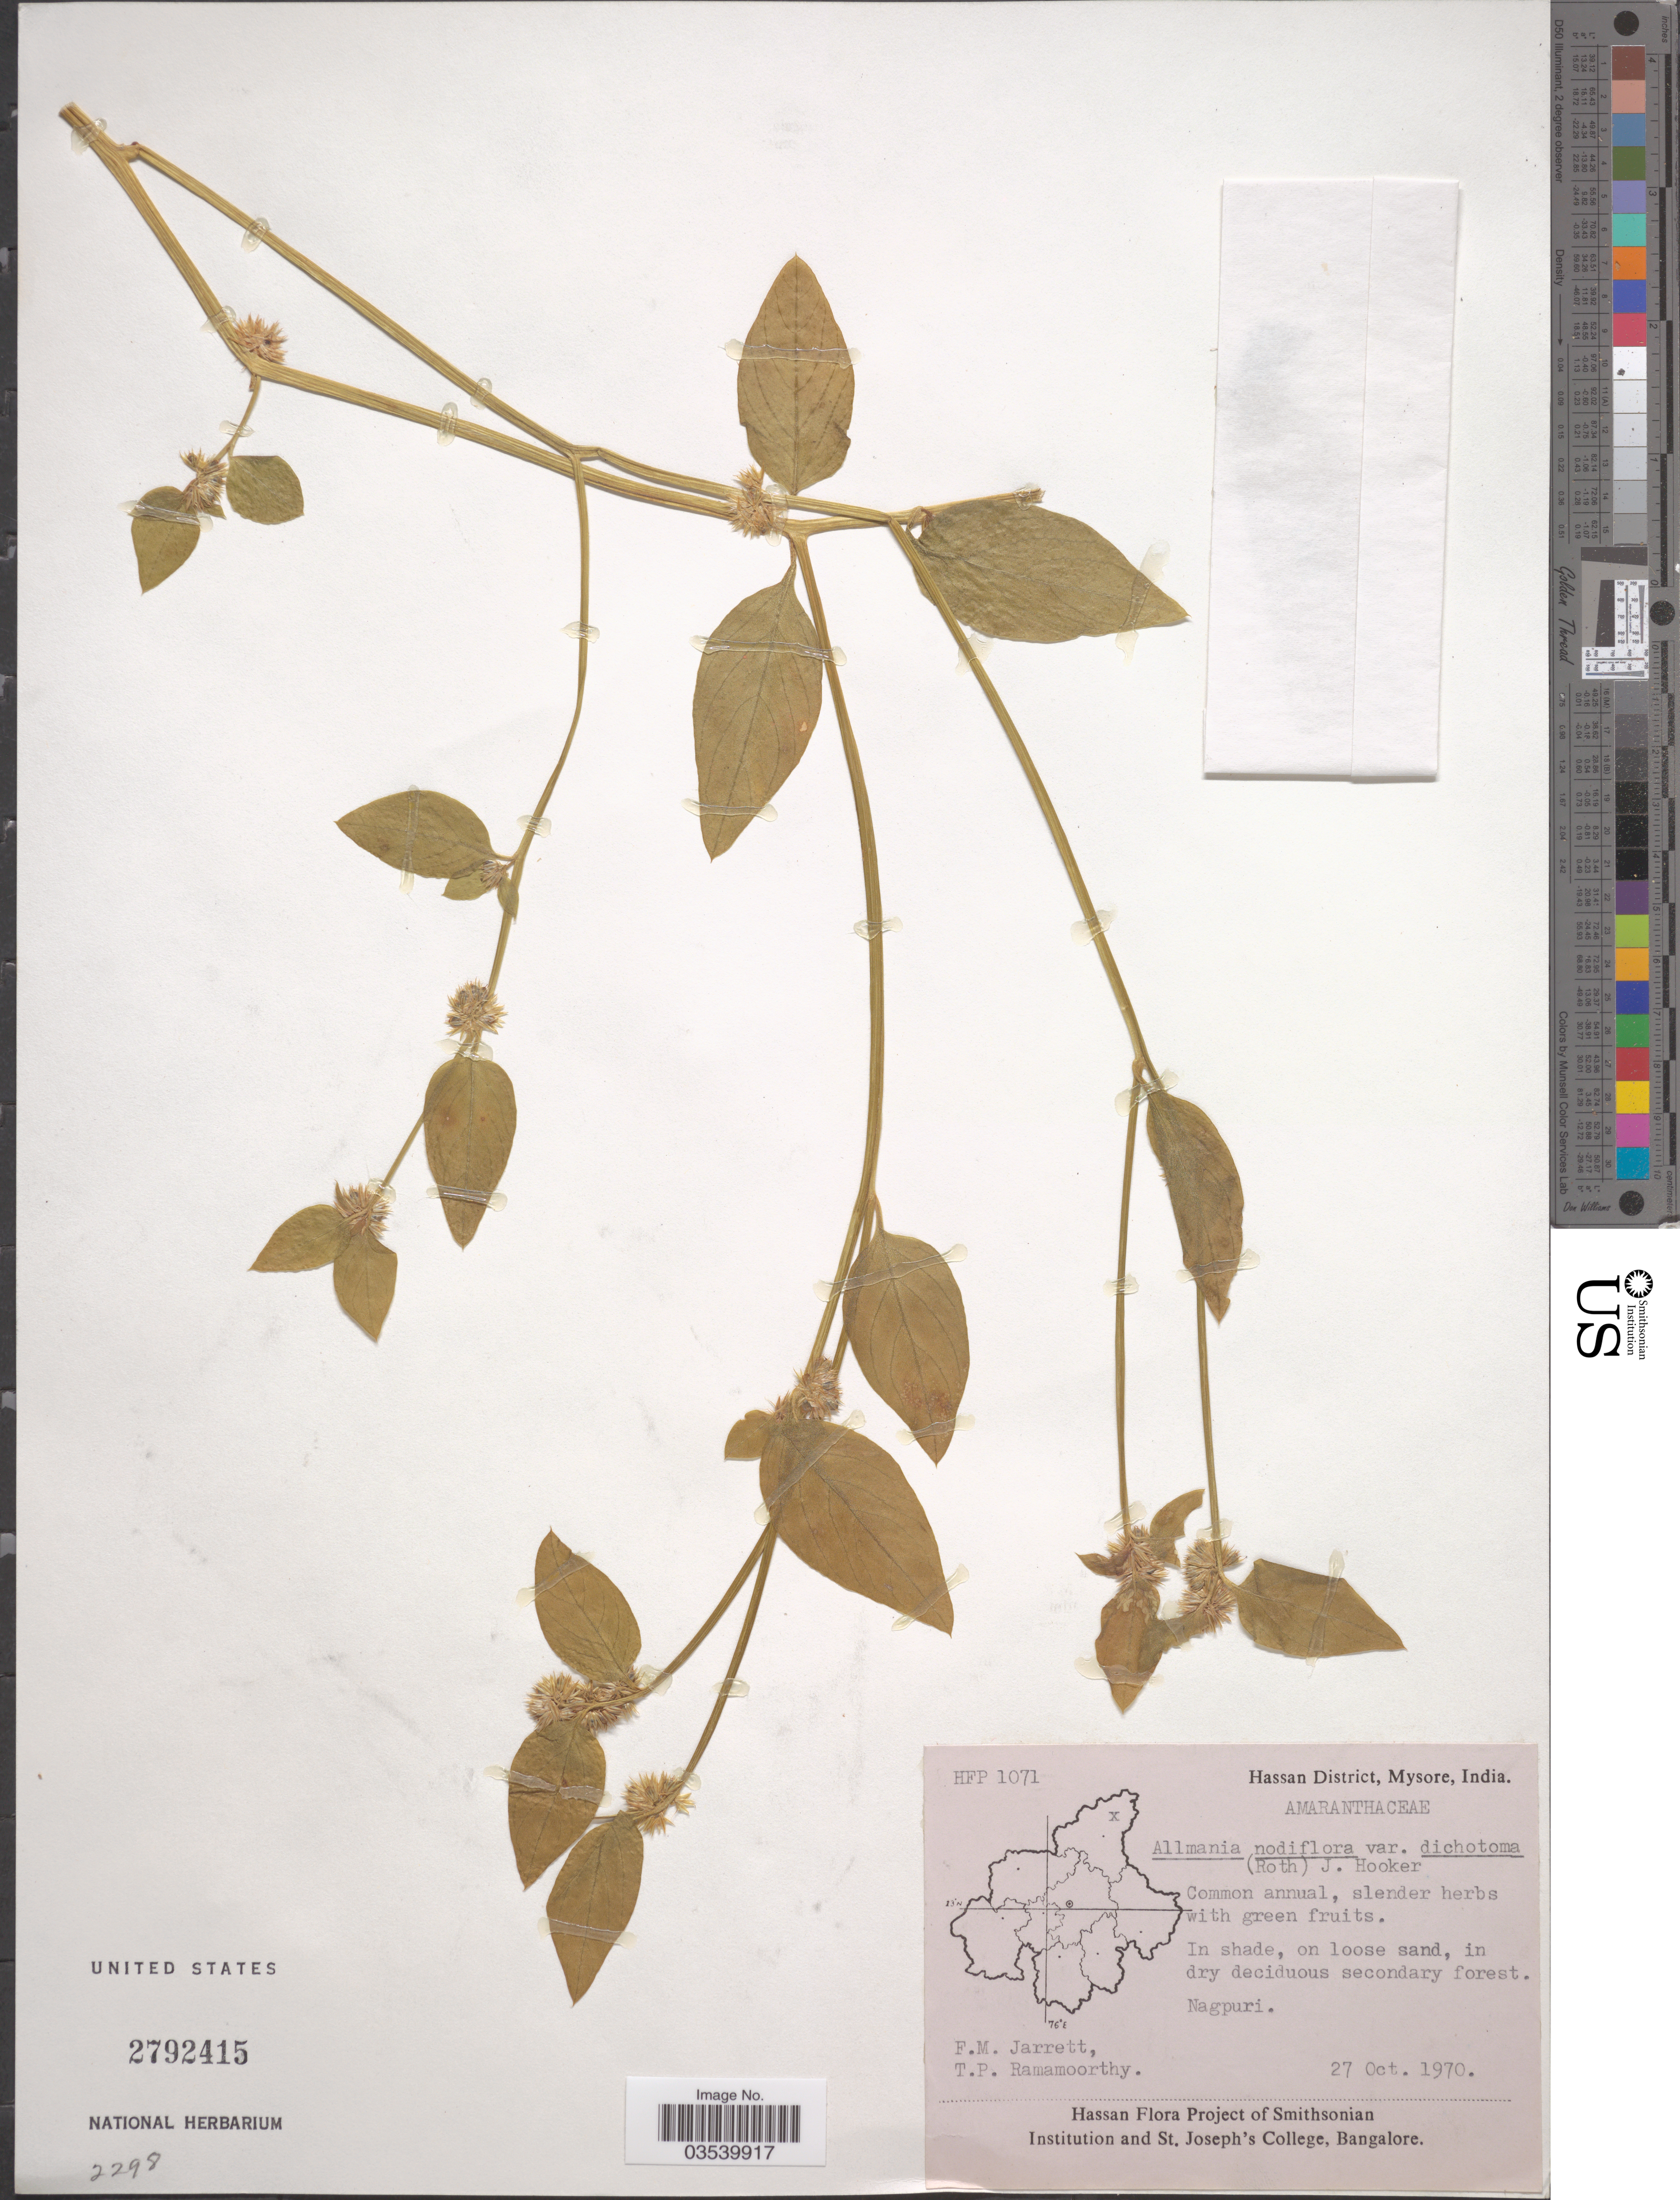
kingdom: Plantae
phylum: Tracheophyta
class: Magnoliopsida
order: Caryophyllales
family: Amaranthaceae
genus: Allmania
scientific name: Allmania nodiflora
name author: (L.) R. Br. ex Wight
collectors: F. M. Jarrett & T. P. Ramamoorthy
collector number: HFP1071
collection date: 1970-10-27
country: India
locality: Hassan District, Mysore. Nagpuri.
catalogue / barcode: US 2792415